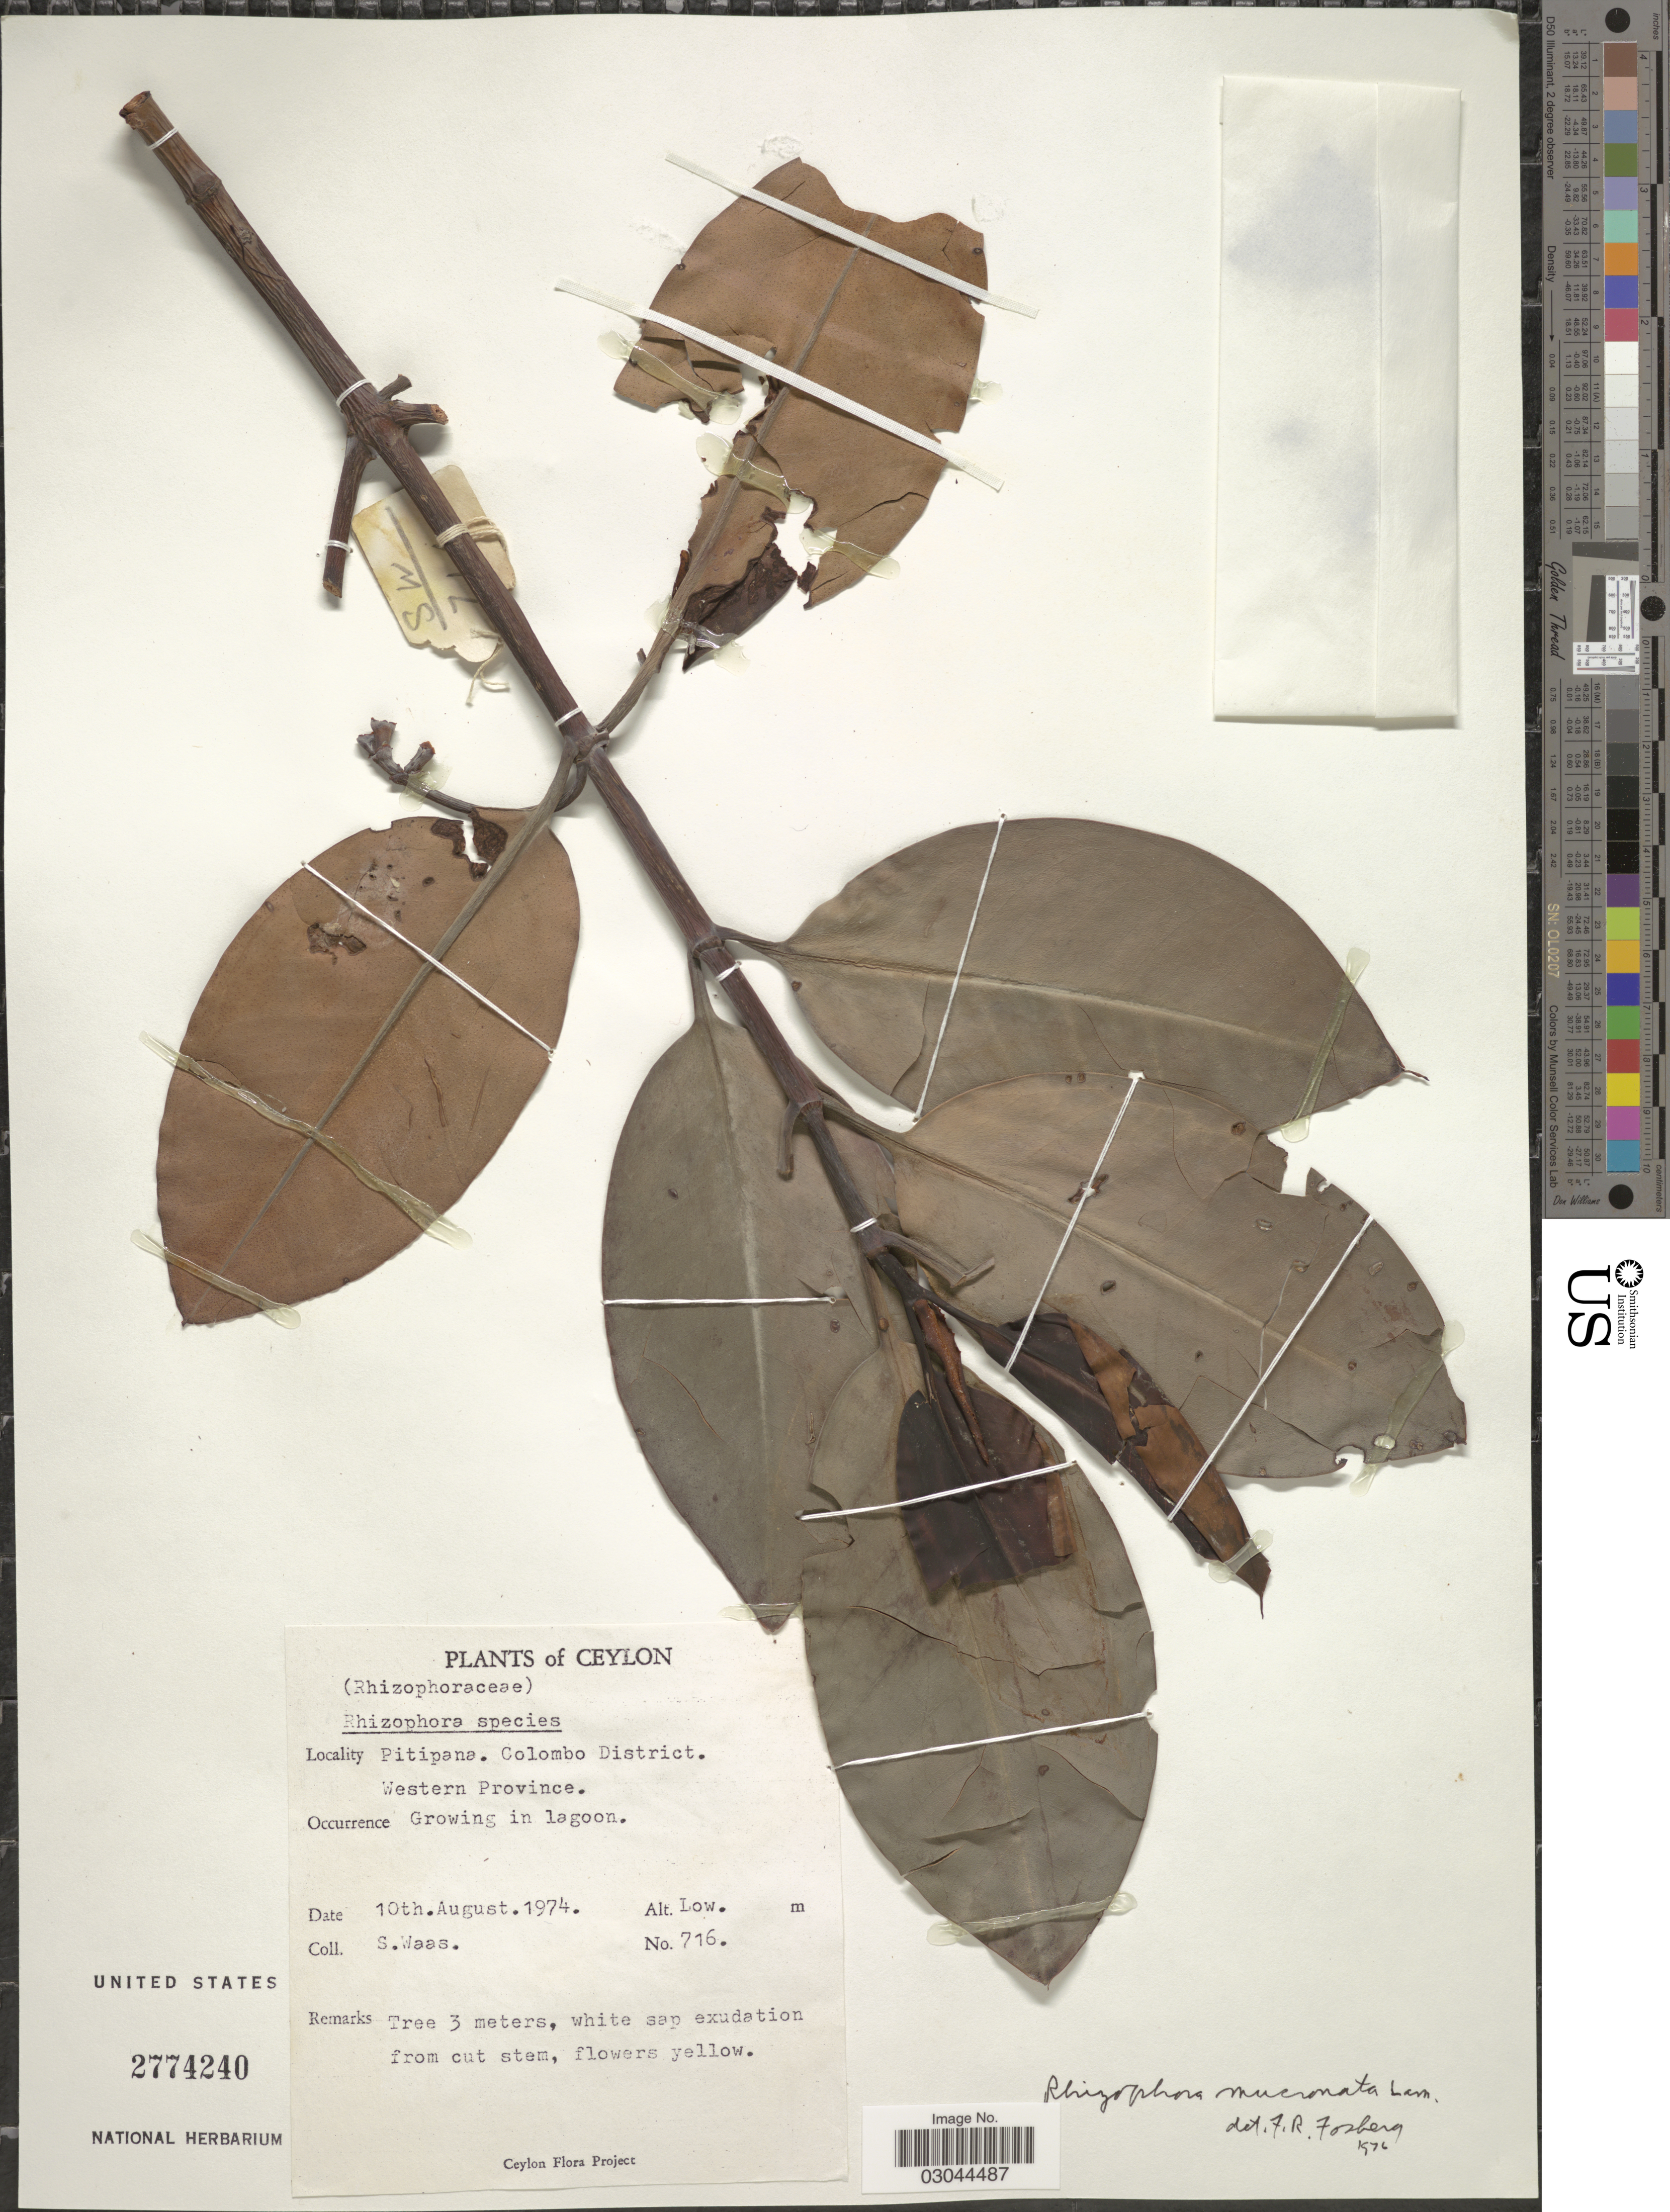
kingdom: Plantae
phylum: Tracheophyta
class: Magnoliopsida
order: Malpighiales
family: Rhizophoraceae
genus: Rhizophora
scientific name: Rhizophora mucronata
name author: Lam.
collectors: S. Waas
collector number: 716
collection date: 1974-08-10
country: Sri Lanka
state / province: Western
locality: Ceylon. Pitipana. Colombo District. Western Province.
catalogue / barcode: US 2774240